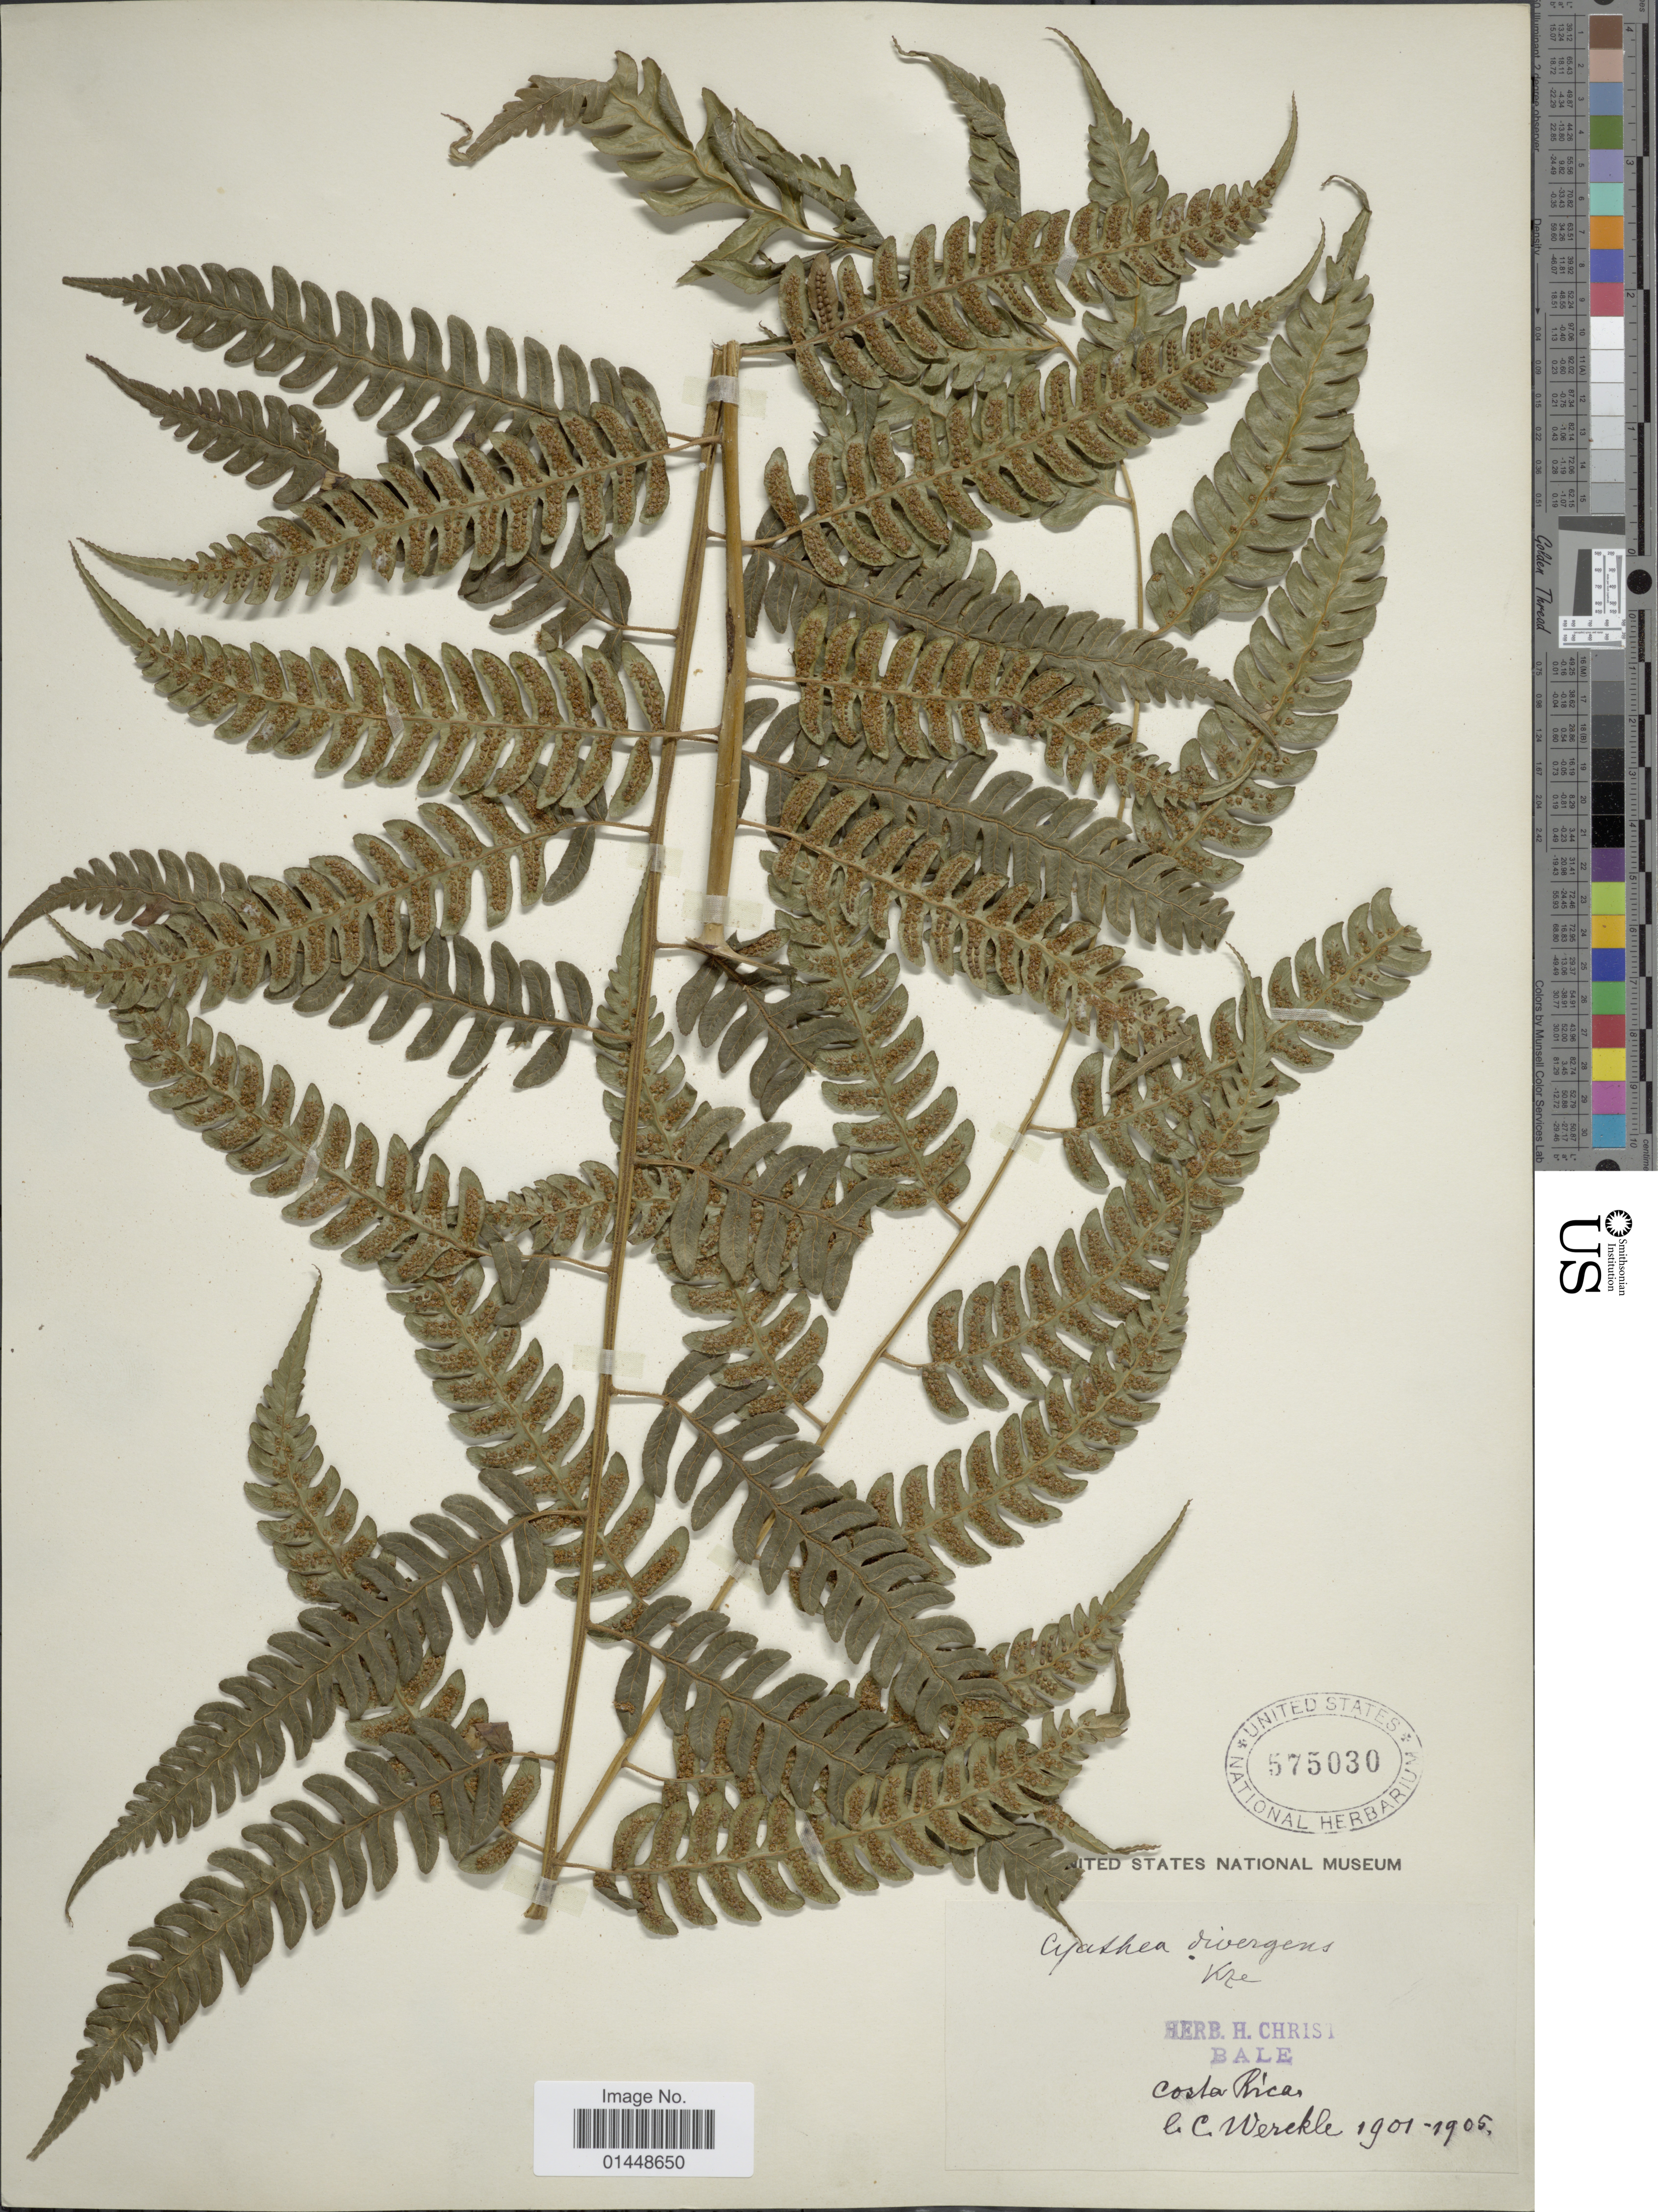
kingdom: Plantae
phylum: Tracheophyta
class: Polypodiopsida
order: Cyatheales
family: Cyatheaceae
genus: Cyathea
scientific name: Cyathea divergens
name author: Kunze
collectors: C. C Wercklé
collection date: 1901/1905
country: Costa Rica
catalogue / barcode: US 575030